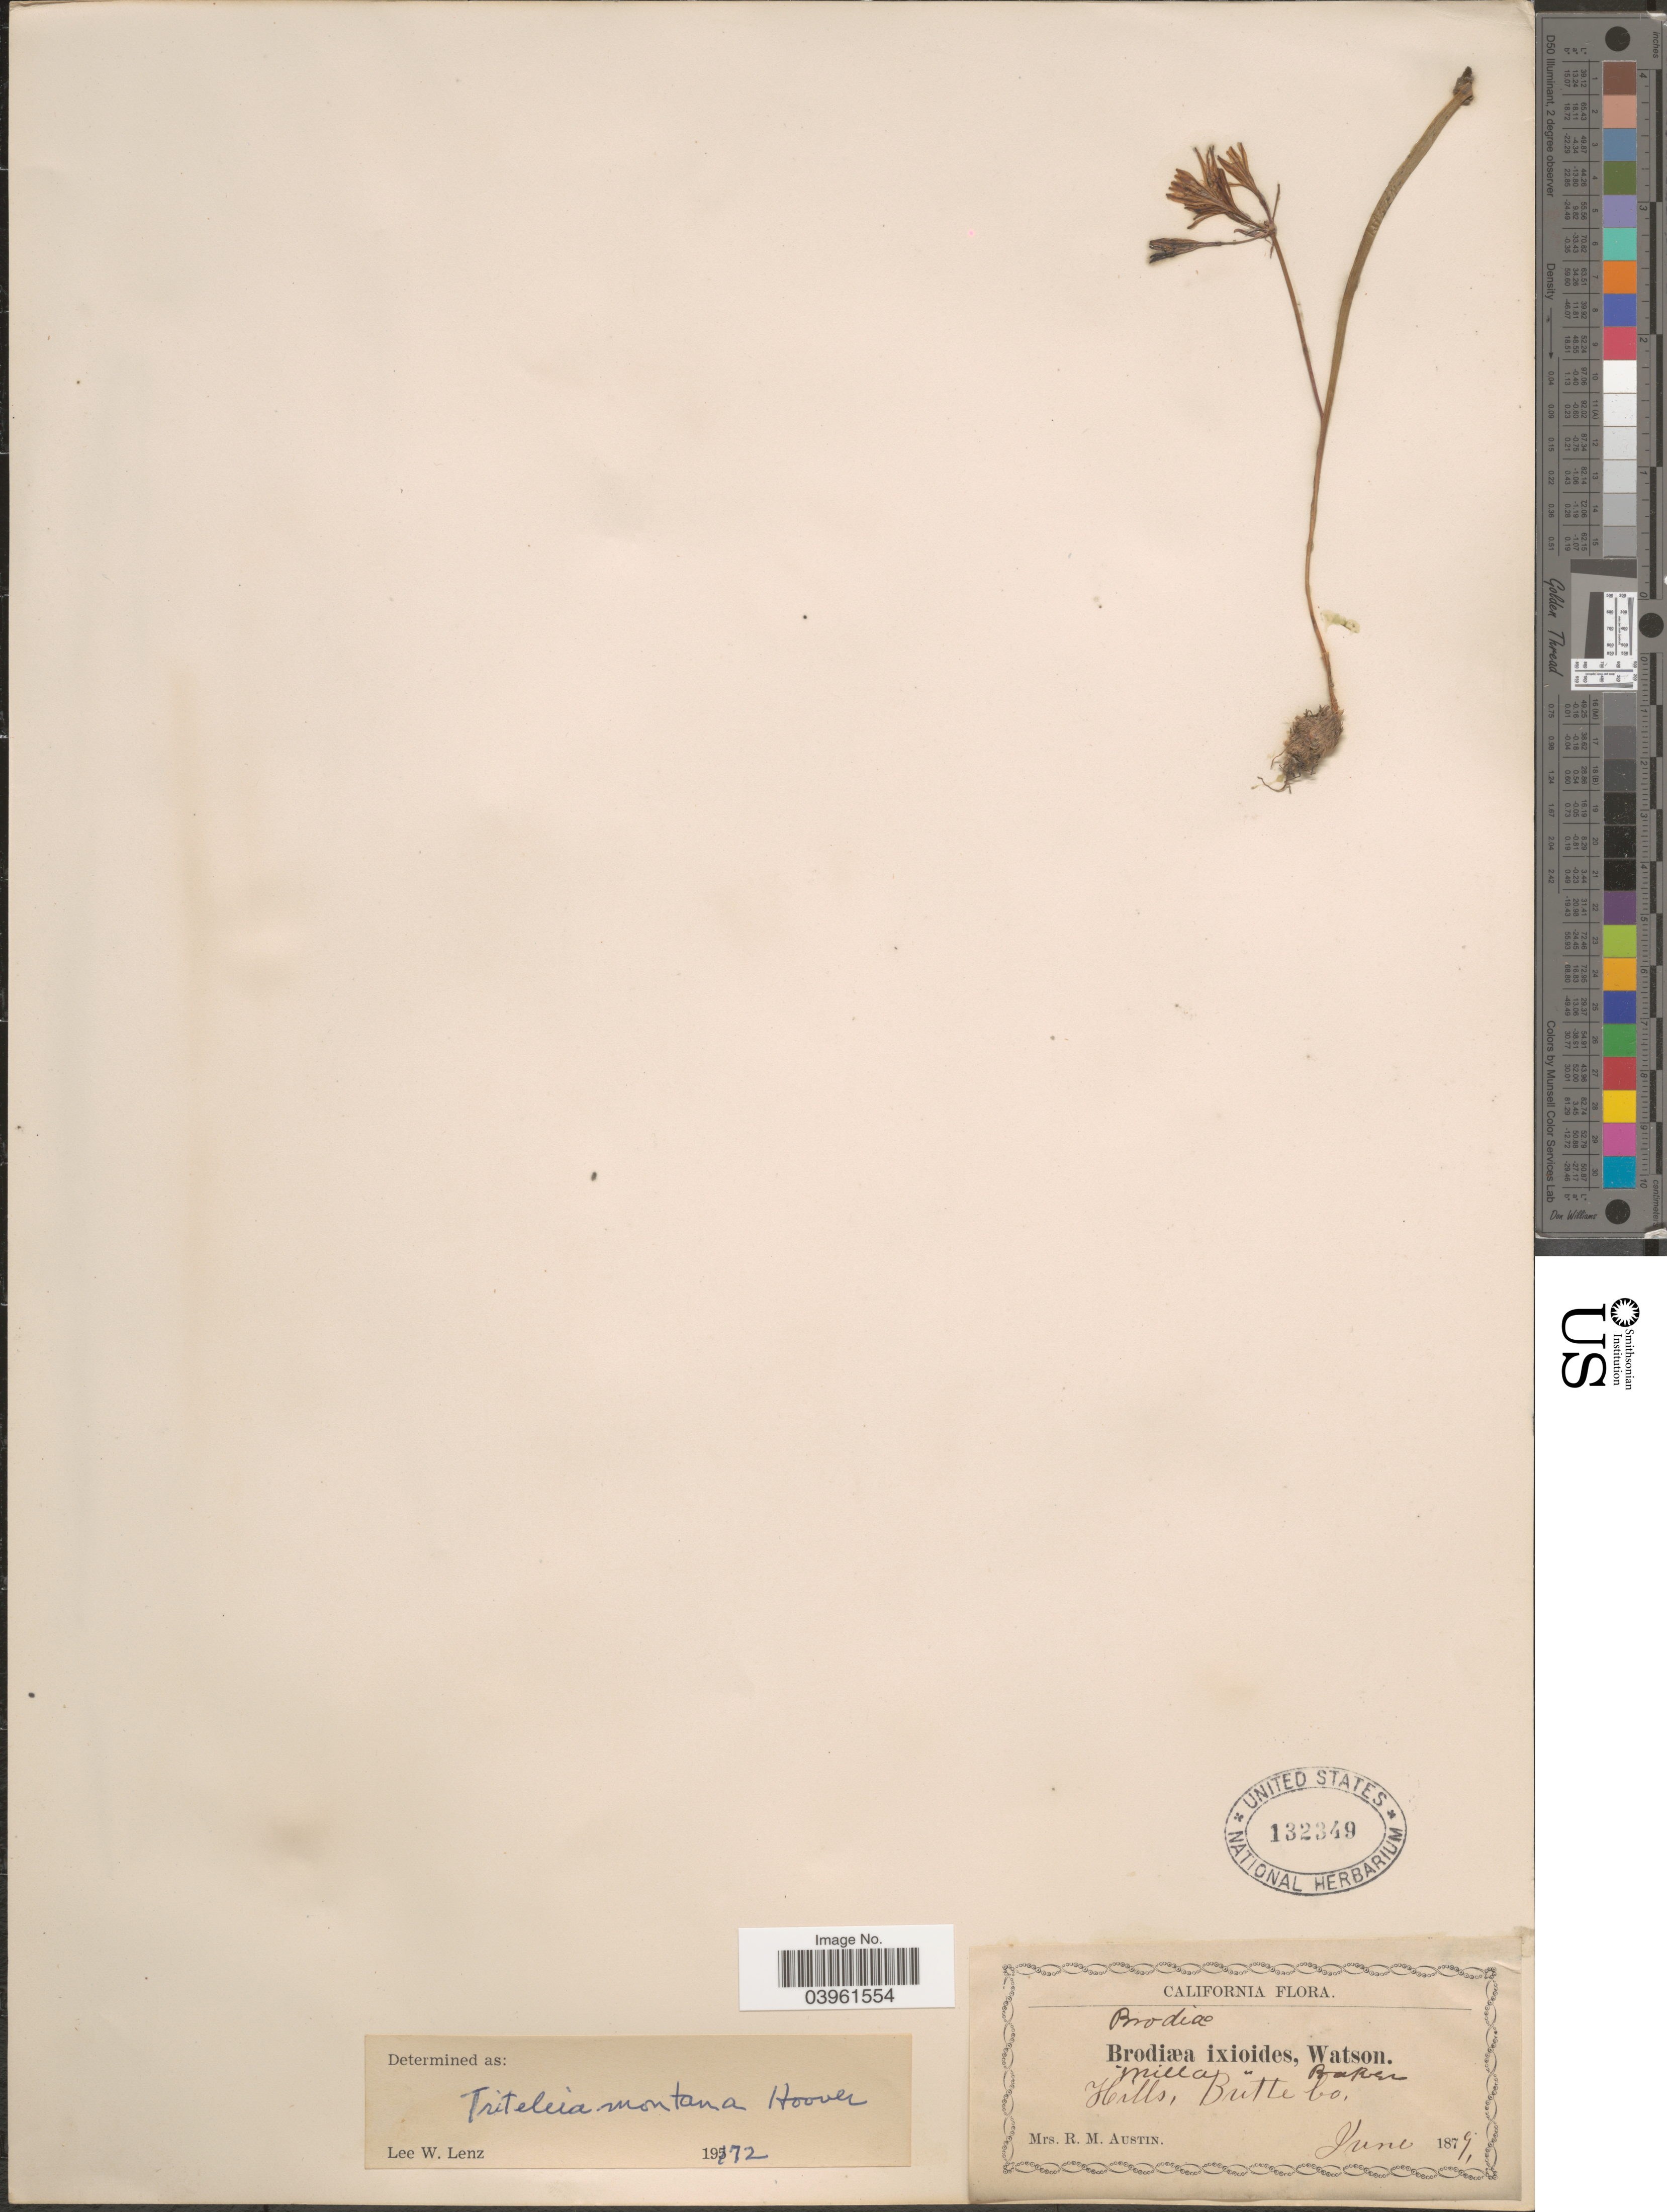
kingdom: Plantae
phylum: Tracheophyta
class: Liliopsida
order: Asparagales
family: Asparagaceae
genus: Triteleia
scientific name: Triteleia montana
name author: Hoover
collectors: R. Austin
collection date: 1879-06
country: United States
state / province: California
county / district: Butte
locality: Hills, Butte Co.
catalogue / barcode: US 132349